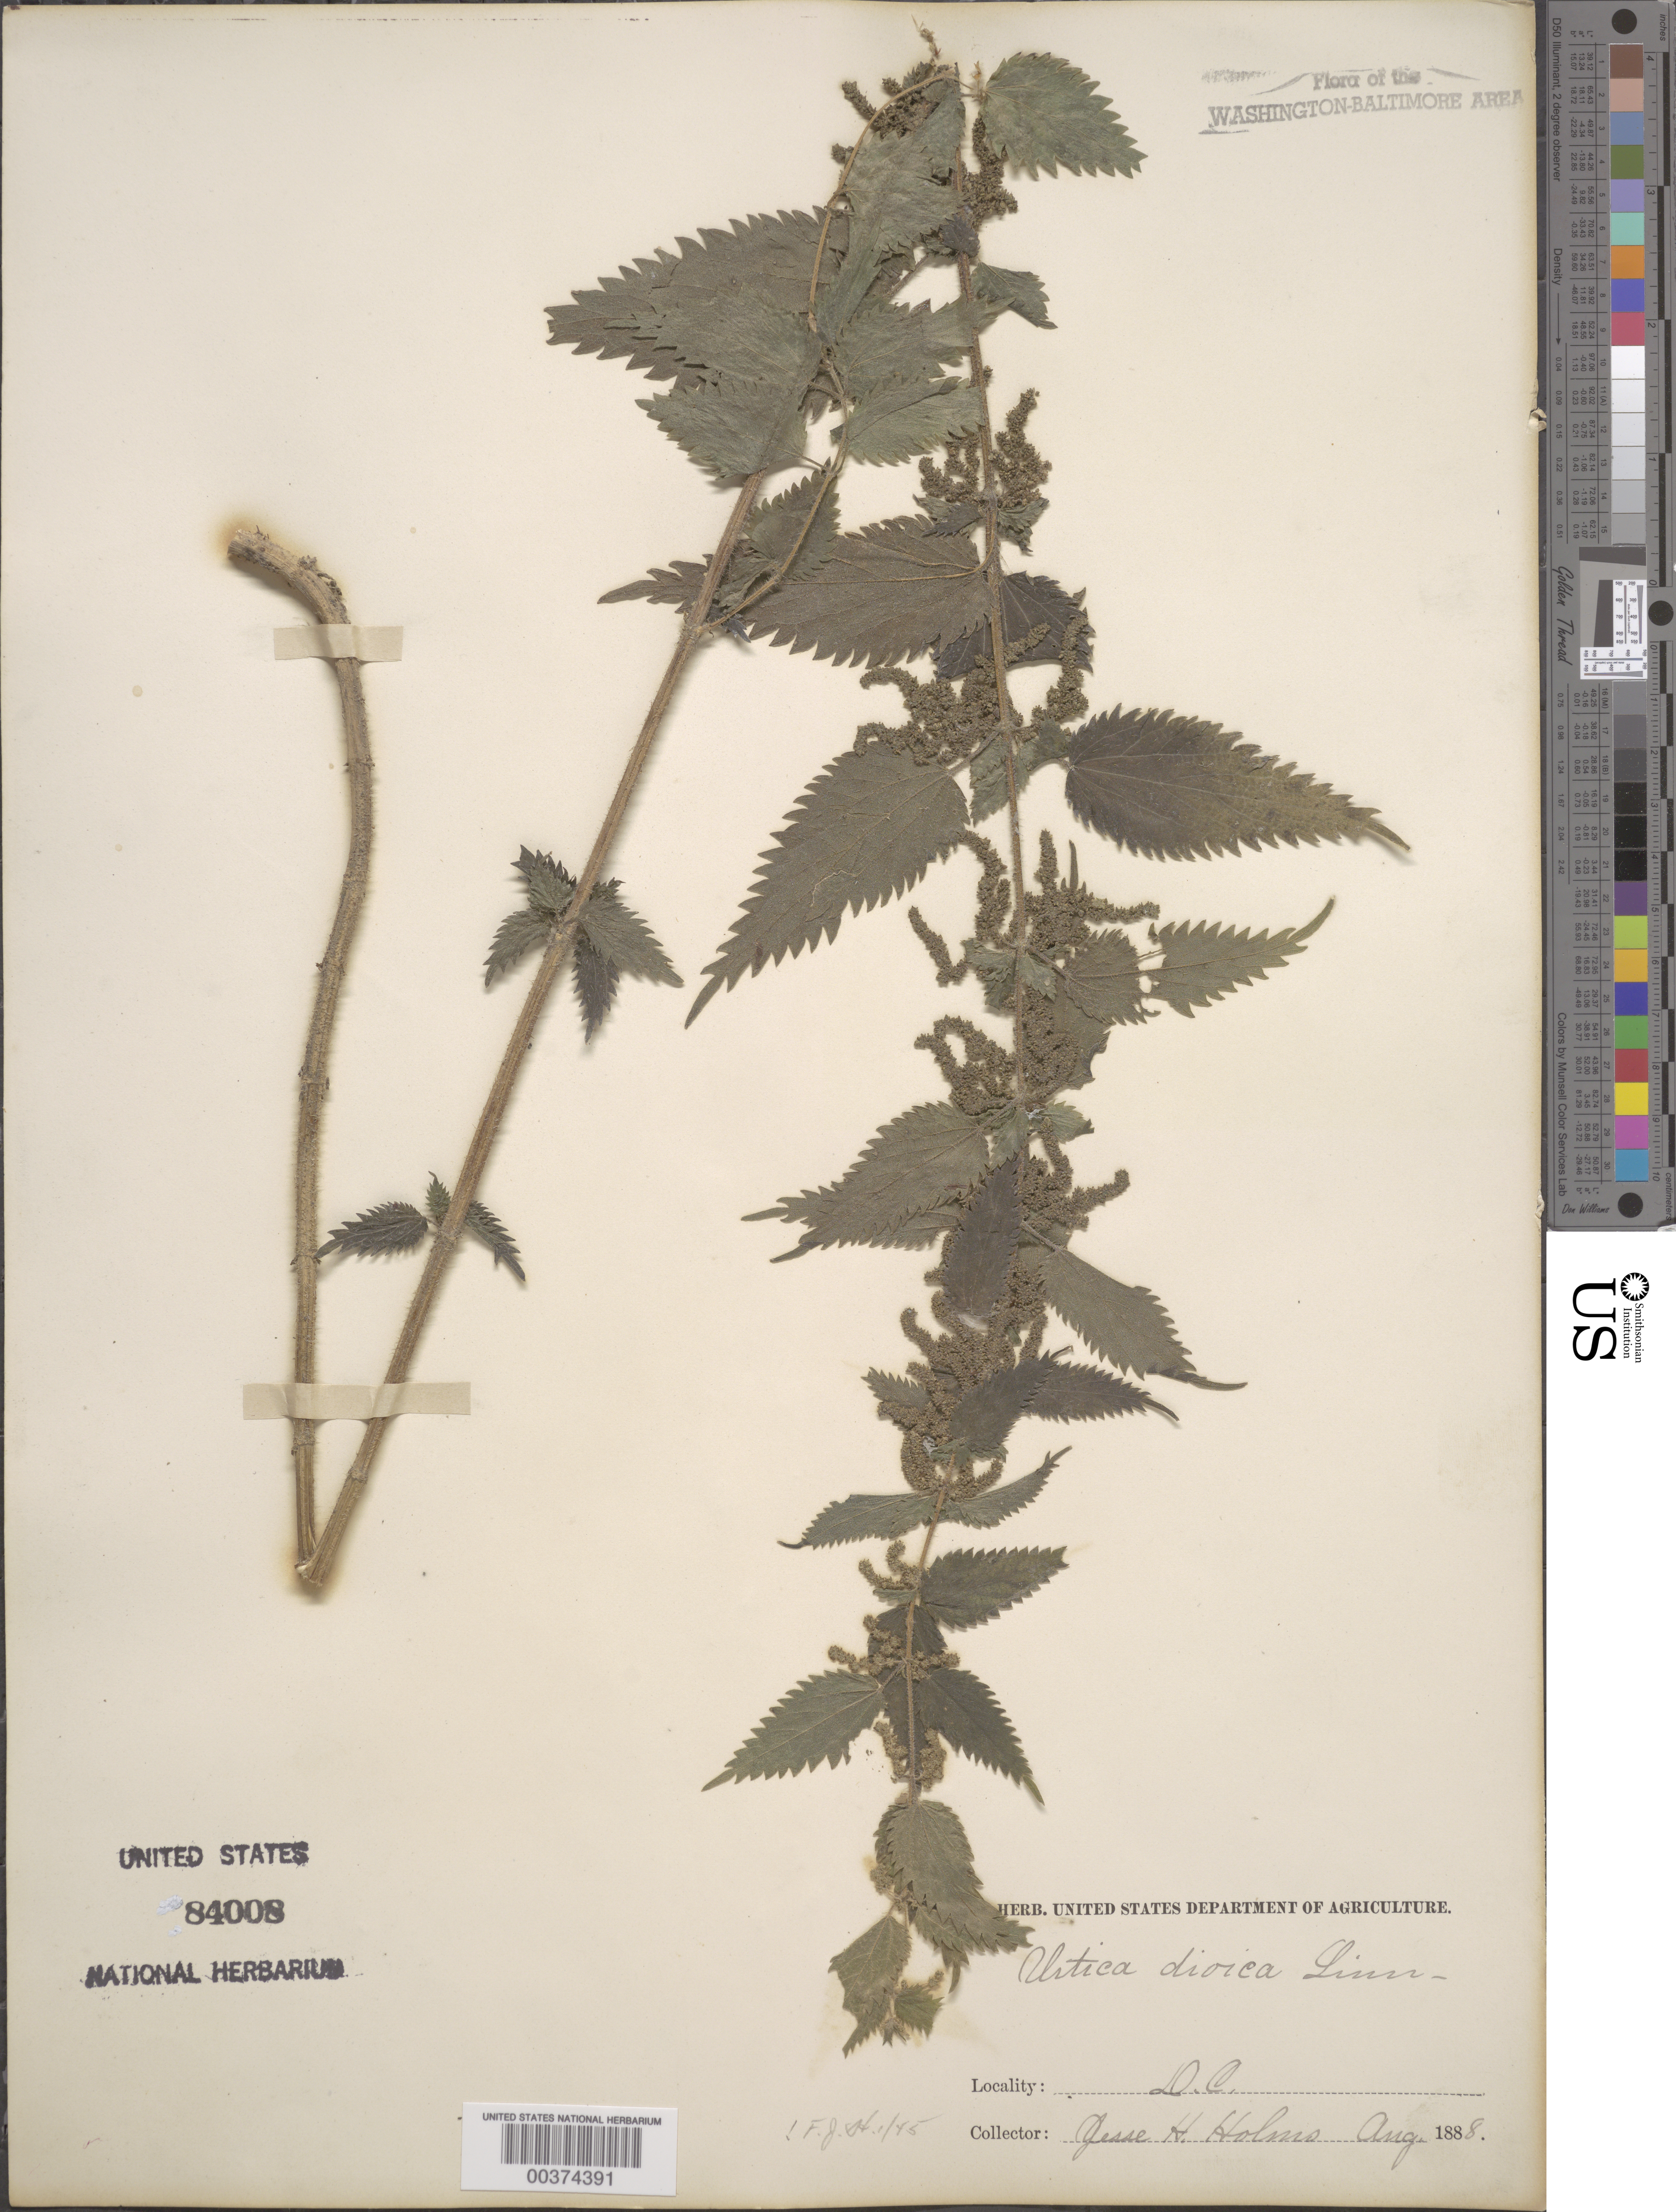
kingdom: Plantae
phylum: Tracheophyta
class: Magnoliopsida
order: Rosales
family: Urticaceae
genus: Urtica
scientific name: Urtica dioica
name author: L.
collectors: J. H. Holms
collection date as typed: Aug 1888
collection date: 1888-08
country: United States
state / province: District of Columbia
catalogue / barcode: US 84008